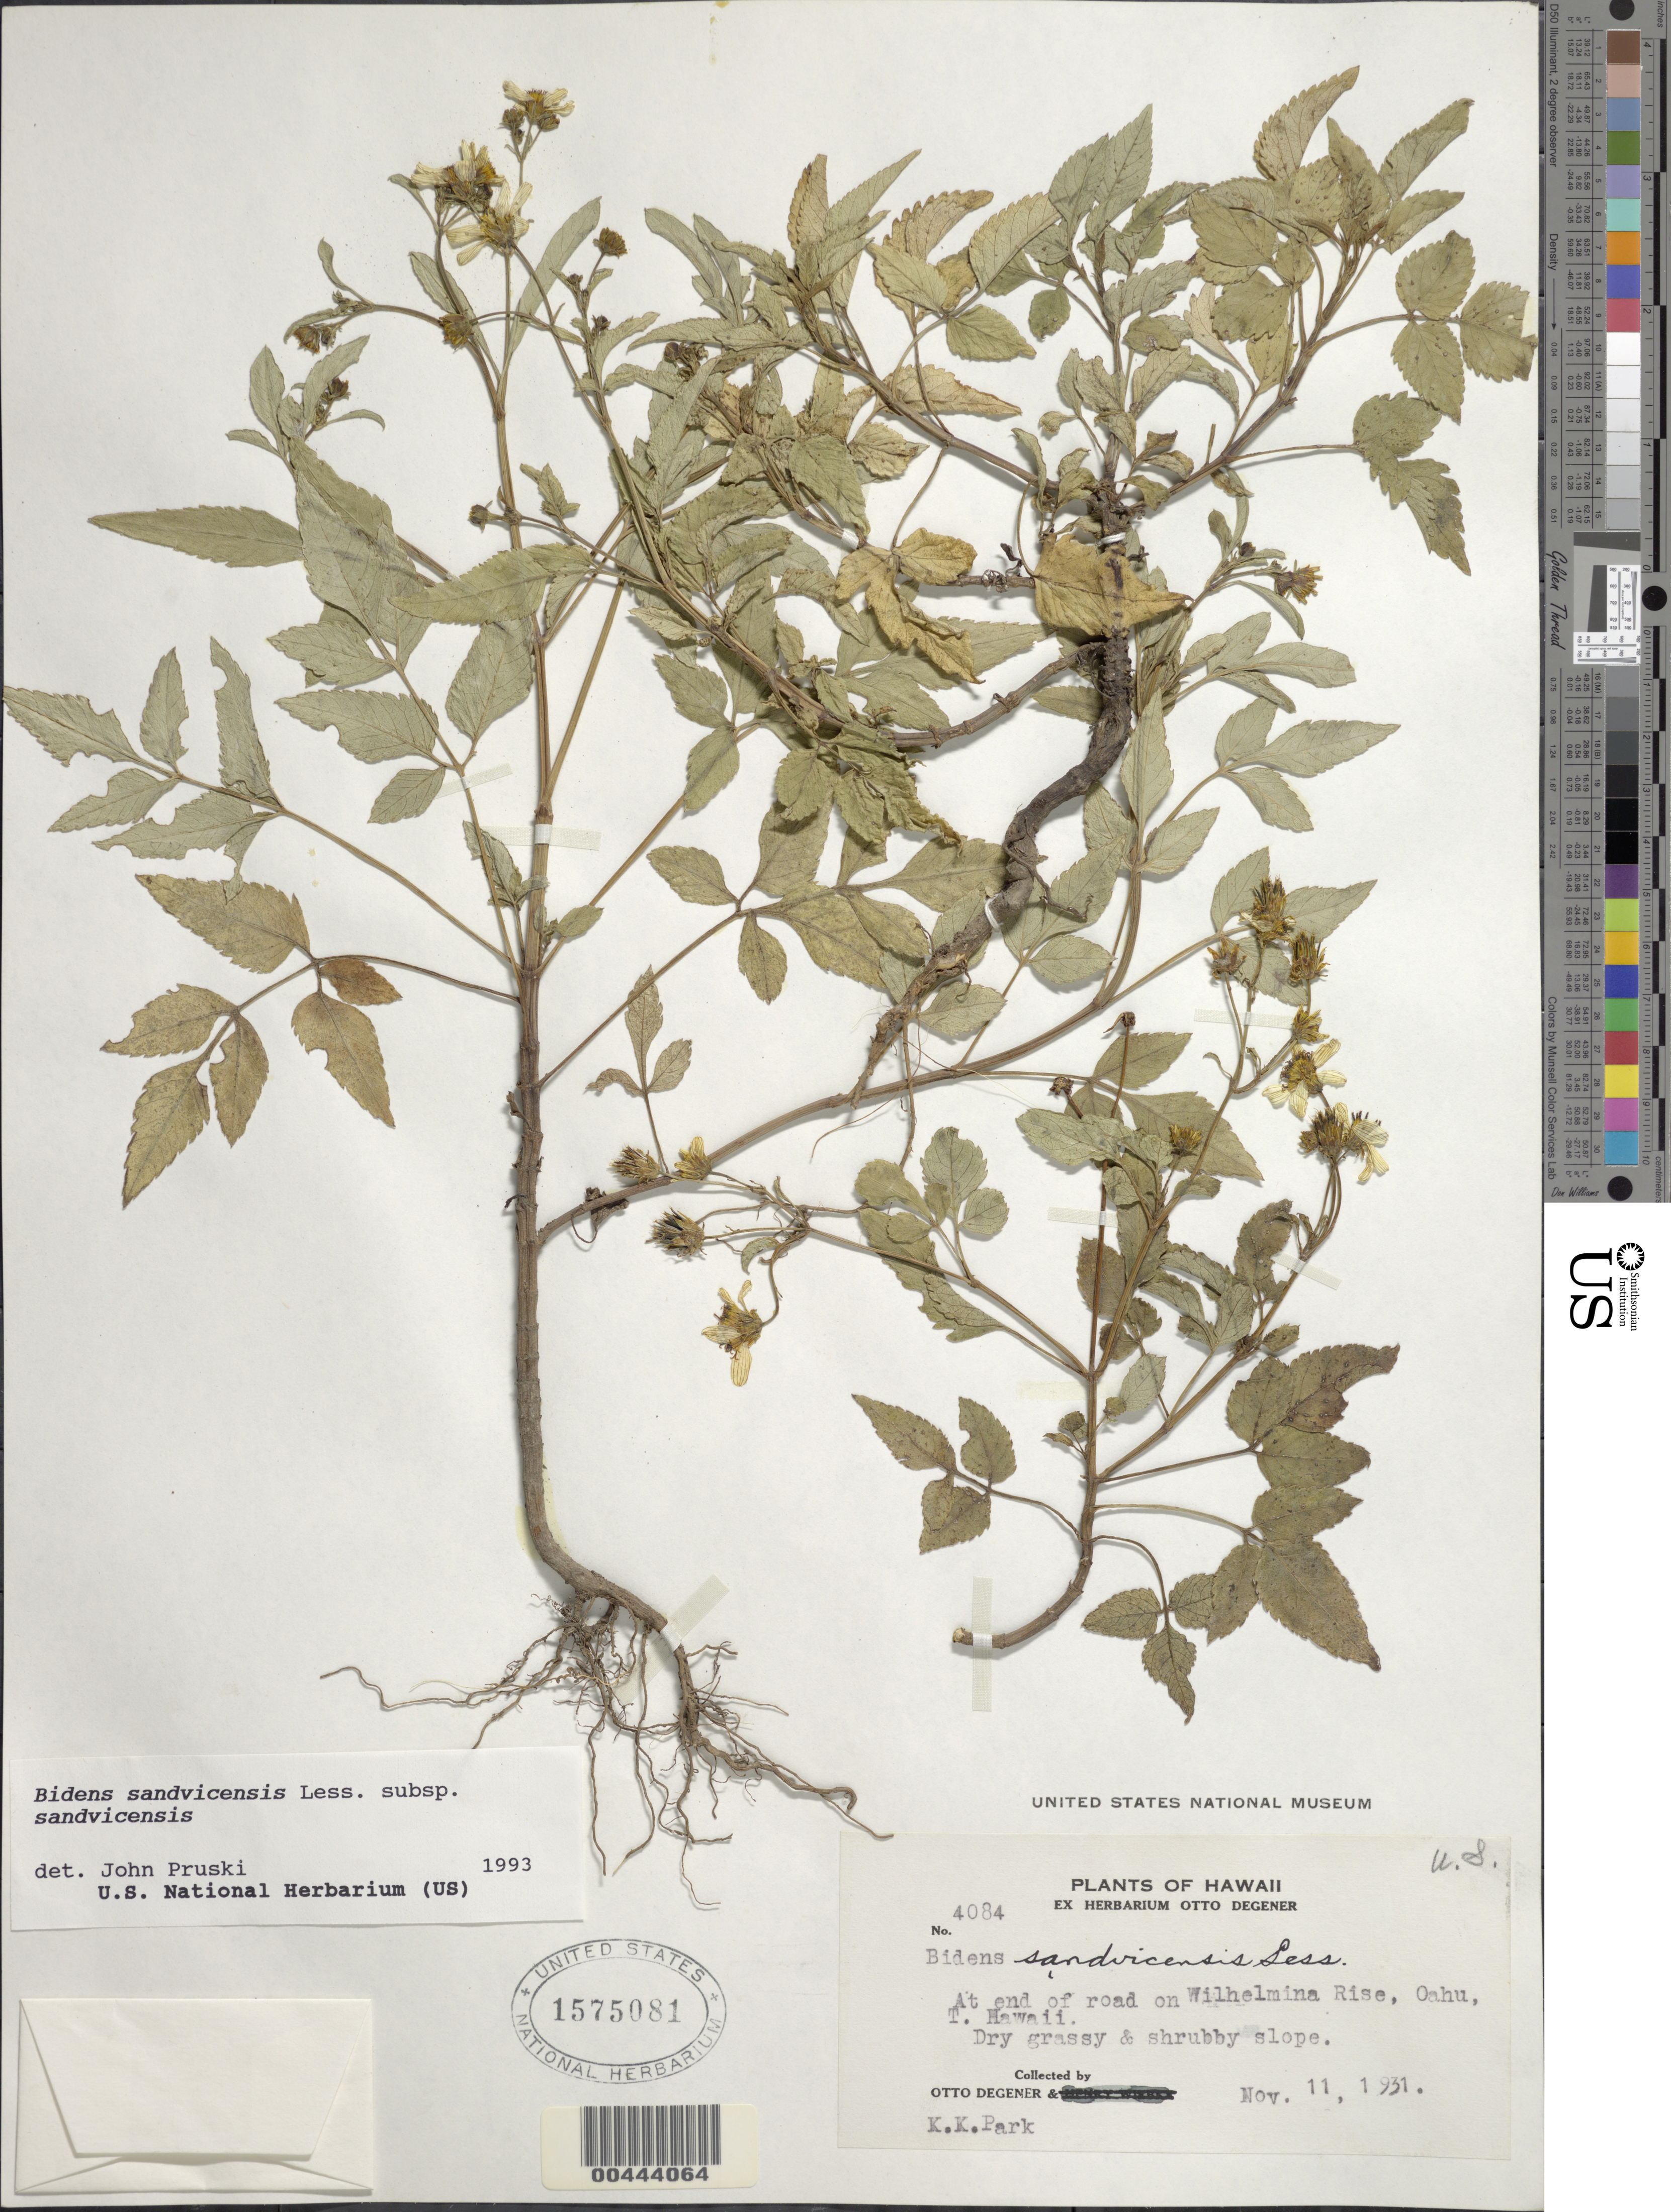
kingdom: Plantae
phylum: Tracheophyta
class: Magnoliopsida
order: Asterales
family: Asteraceae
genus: Bidens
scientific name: Bidens sandvicensis subsp. sandvicensis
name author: Less.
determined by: Pruski, J. F.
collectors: O. Degener & K. Park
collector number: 4084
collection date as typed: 11 Nov 1931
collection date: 1931-11-11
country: United States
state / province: Hawaii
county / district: Honolulu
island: Oahu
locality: At end of road on Wilhelmina Rise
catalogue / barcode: US 1575081